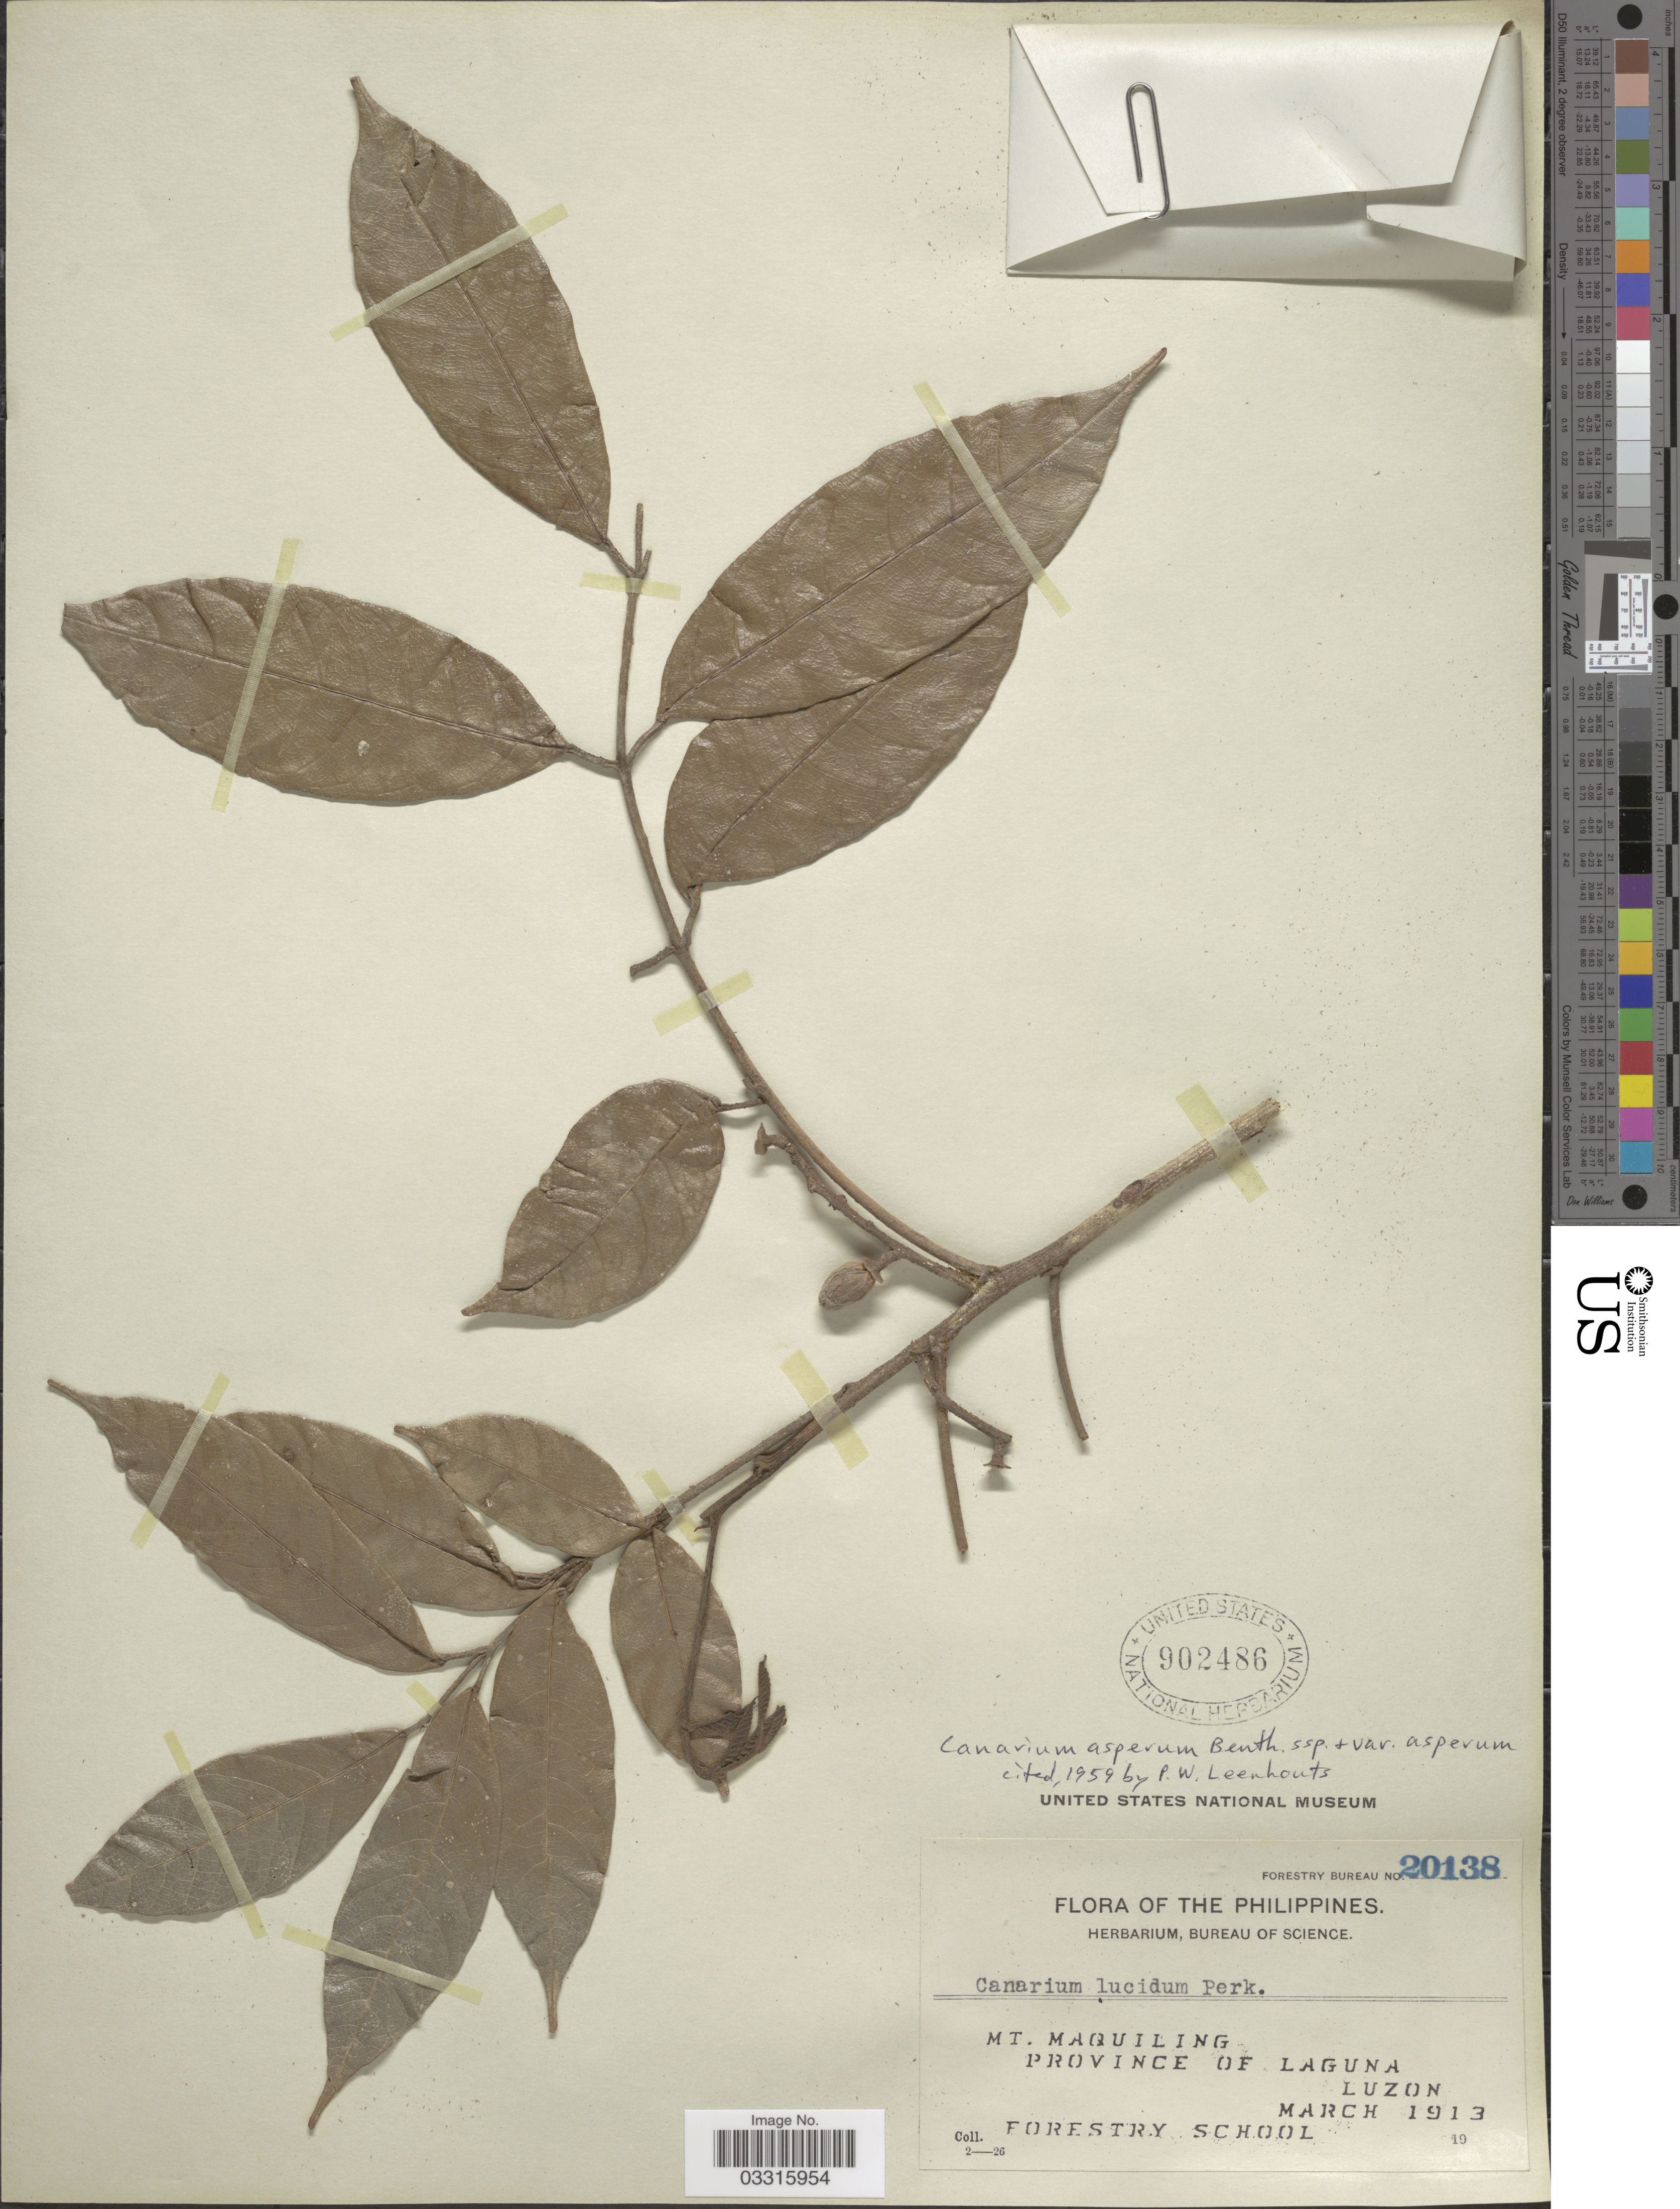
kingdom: Plantae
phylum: Tracheophyta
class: Magnoliopsida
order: Sapindales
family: Burseraceae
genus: Canarium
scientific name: Canarium asperum subsp. asperum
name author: Benth.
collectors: Forestry School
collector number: Forestry Bureau 20138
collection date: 1913-03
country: Philippines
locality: Mt. Maquiling, Province of Laguna, Luzon.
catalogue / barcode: US 902486